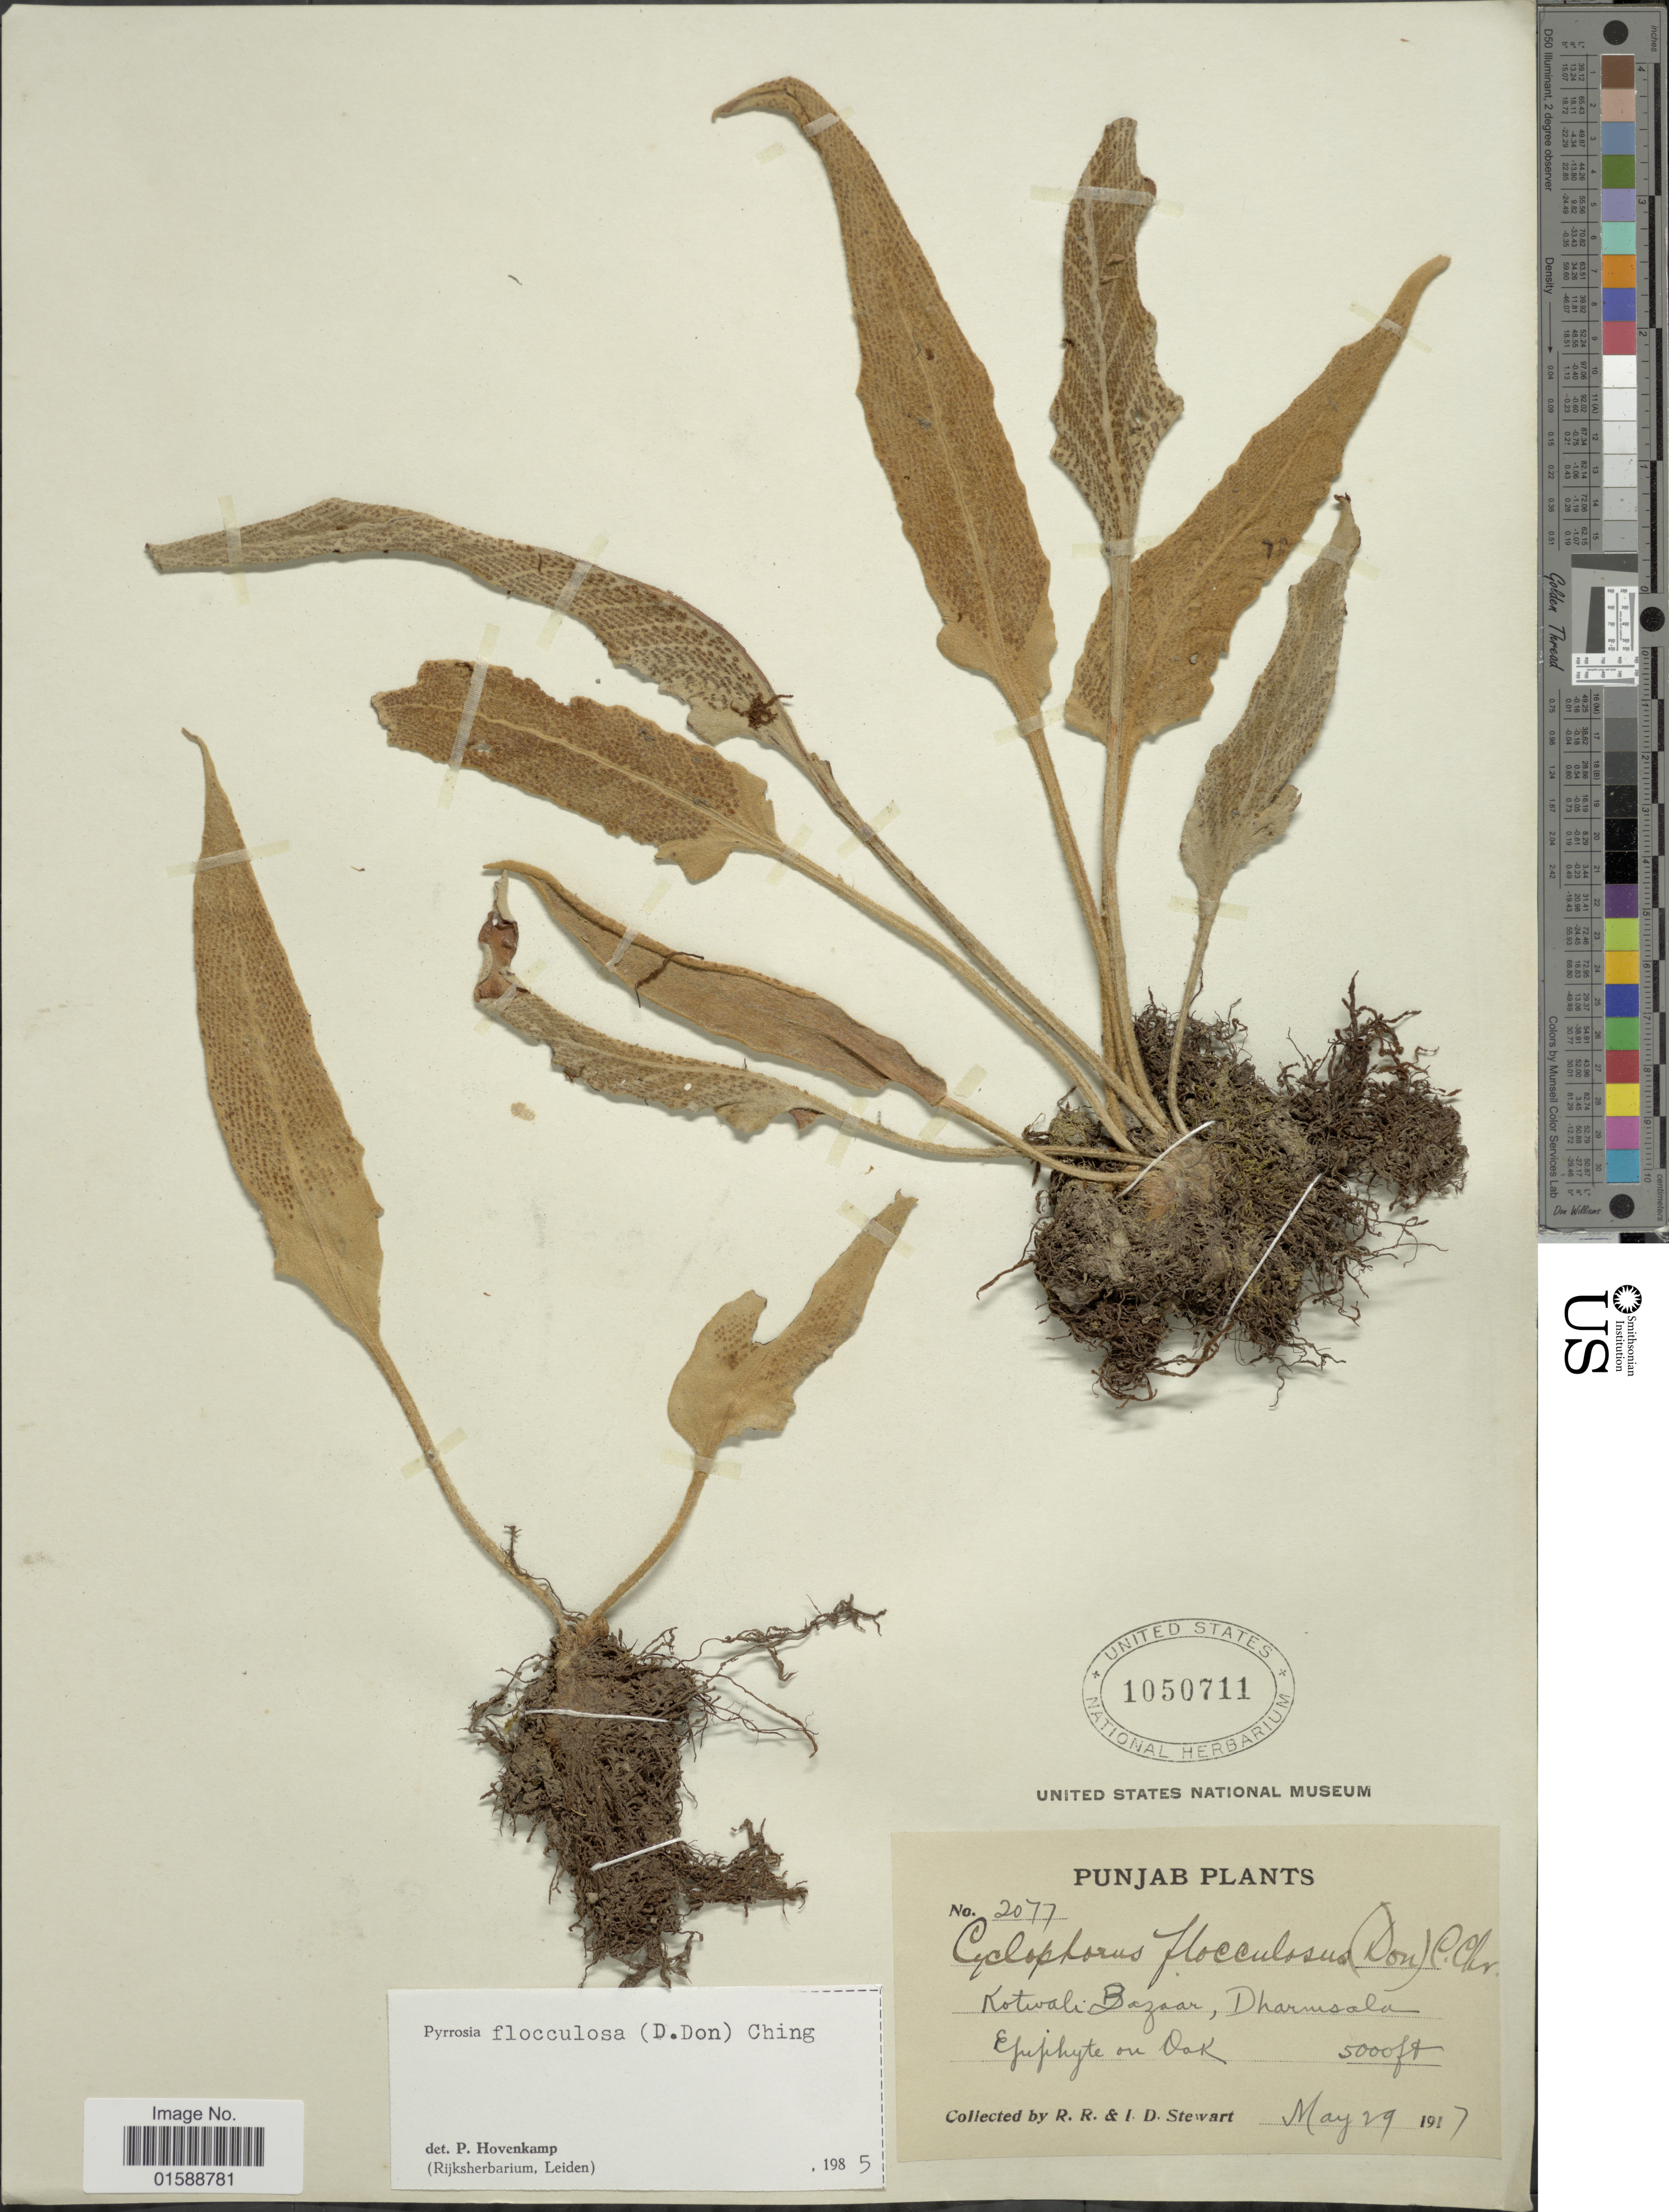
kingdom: Plantae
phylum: Tracheophyta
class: Polypodiopsida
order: Polypodiales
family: Polypodiaceae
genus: Pyrrosia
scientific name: Pyrrosia flocculosa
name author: (D. Don) Ching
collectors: R. R. Stewart & I. Stewart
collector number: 2077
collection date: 1917-05-29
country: India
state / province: Himachal Pradesh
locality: Kotwali Bazaar, Dharmsala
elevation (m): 1524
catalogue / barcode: US 1050711